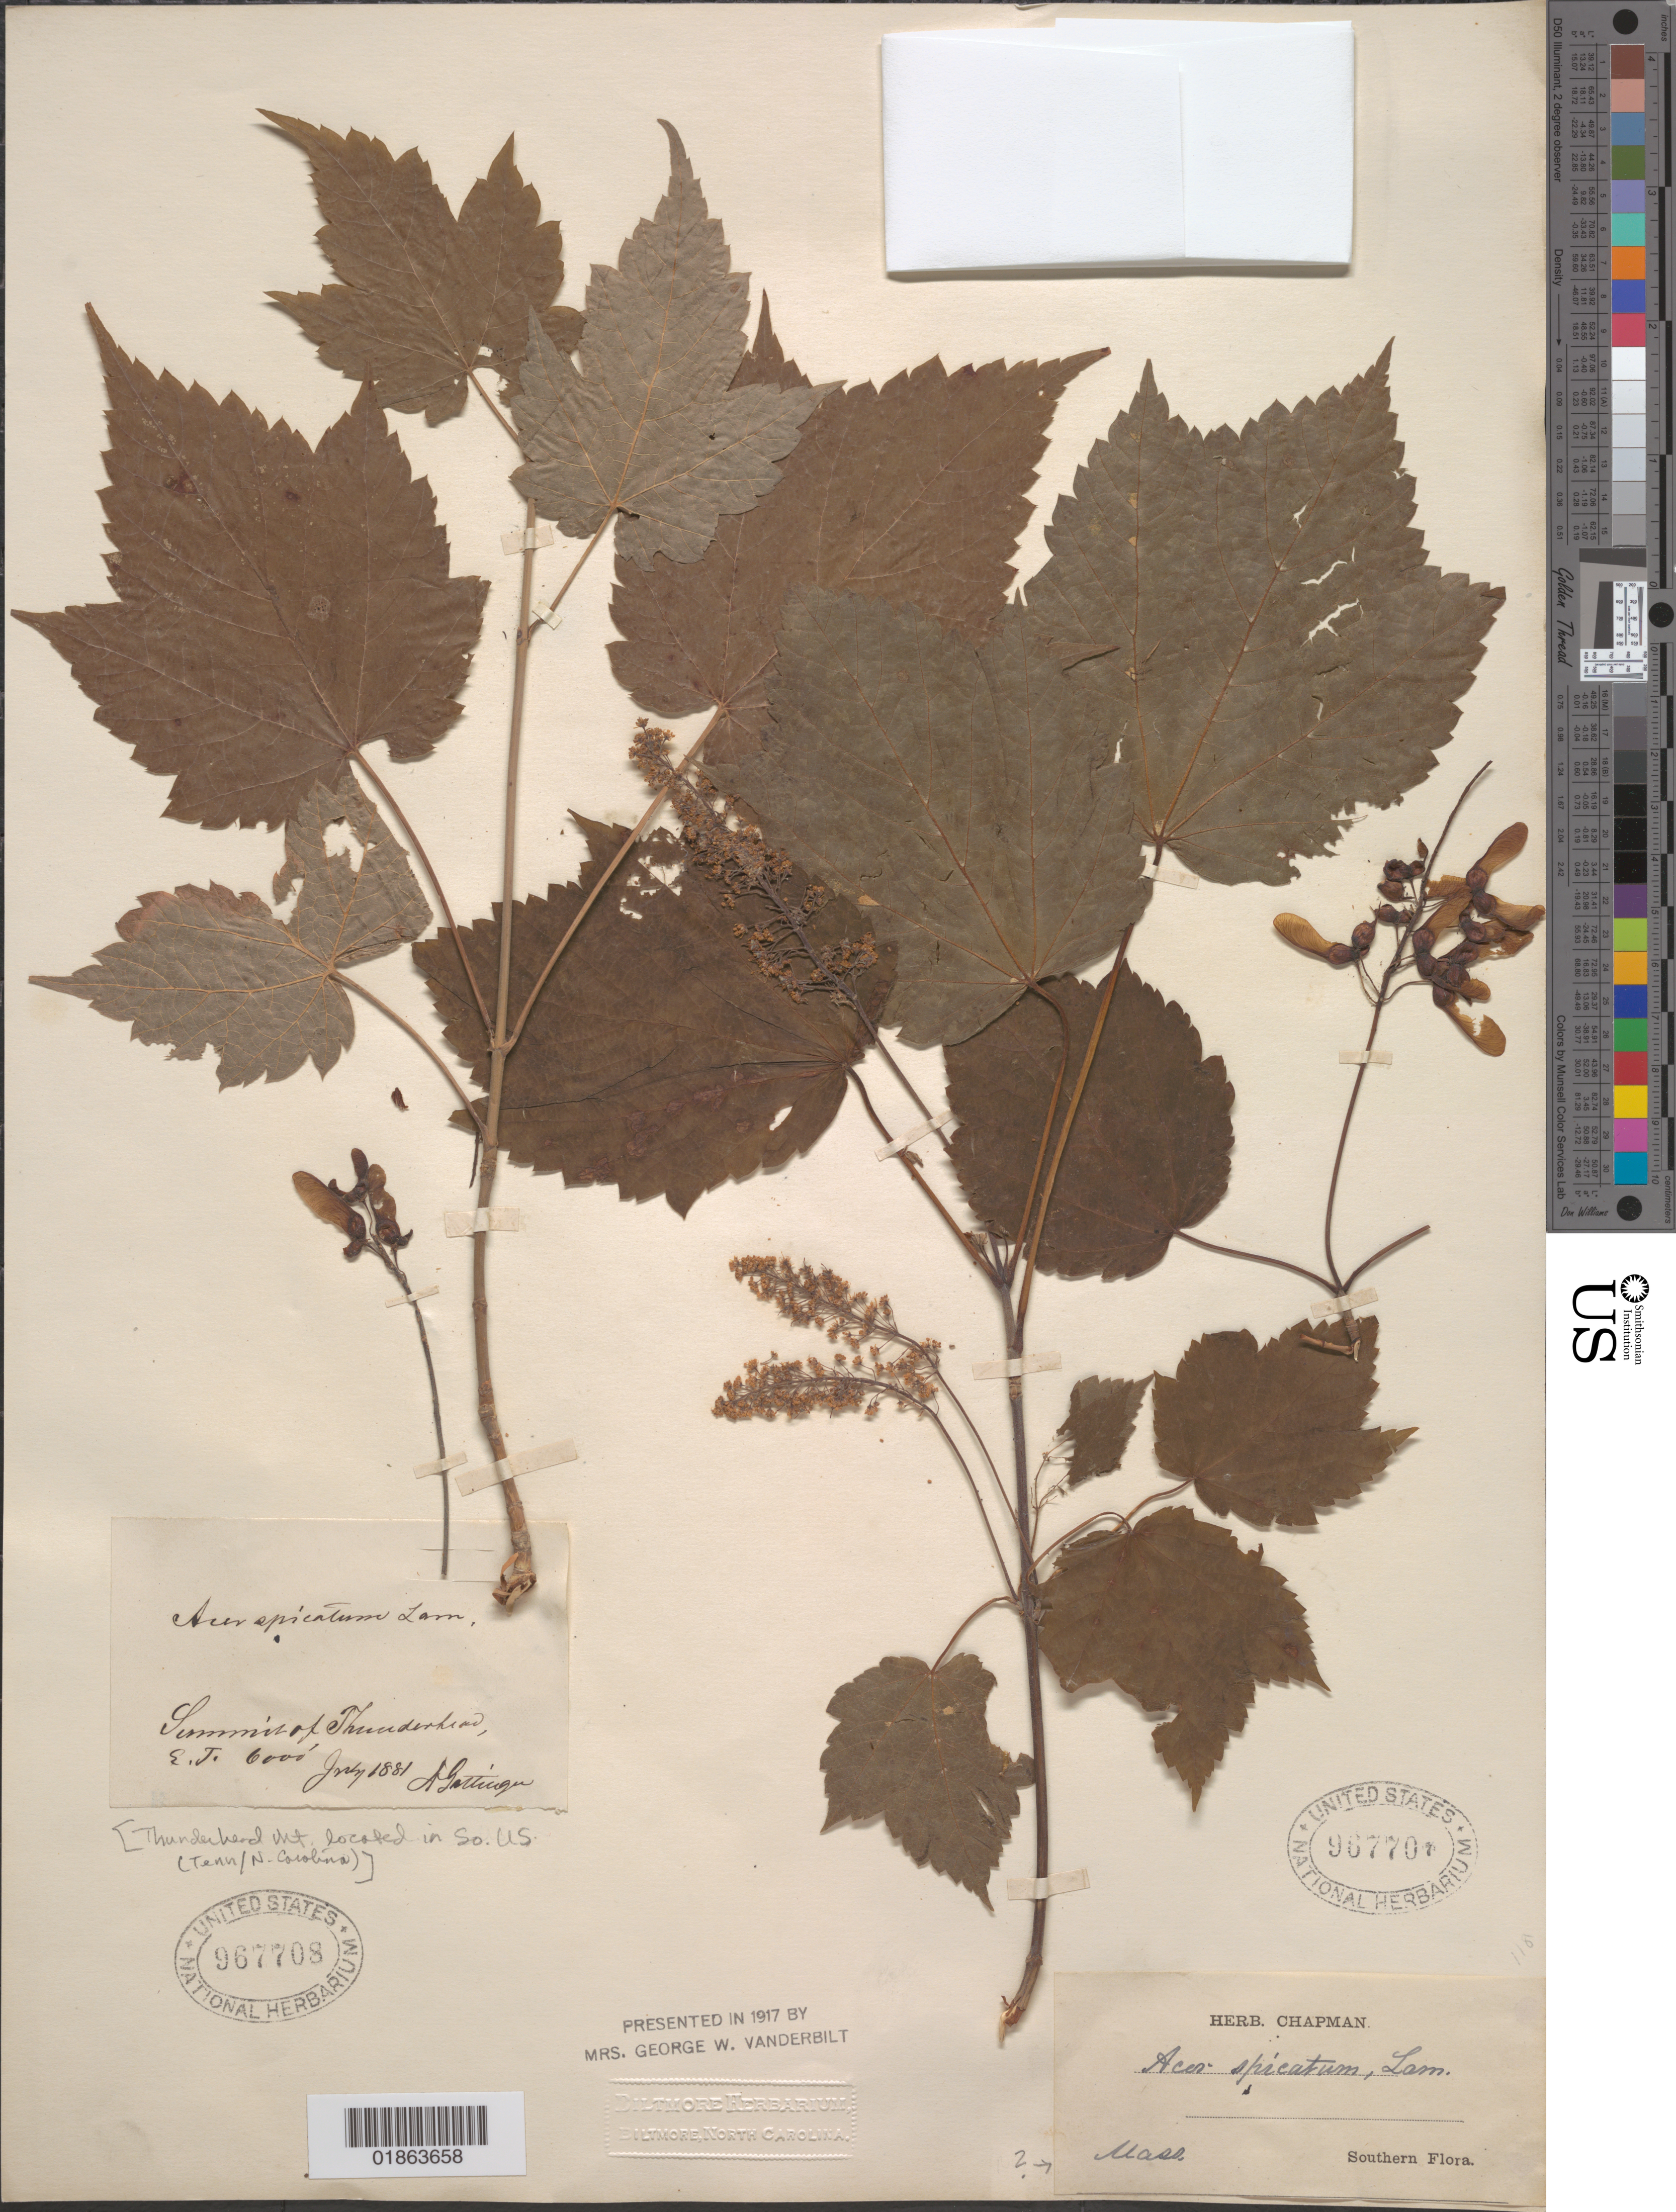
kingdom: Plantae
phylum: Tracheophyta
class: Magnoliopsida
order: Sapindales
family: Sapindaceae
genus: Acer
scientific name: Acer spicatum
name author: Lam.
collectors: A. Gattinger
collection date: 1881-07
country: United States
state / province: North Carolina / Tennessee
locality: Thunderhead summit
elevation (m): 1829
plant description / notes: Last digit of US number not clear. Label indicates location is Massachusetts, but Thunderhead Mt. is in the SE part of US (Tennessee/North Carolina border)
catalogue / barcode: US 967701